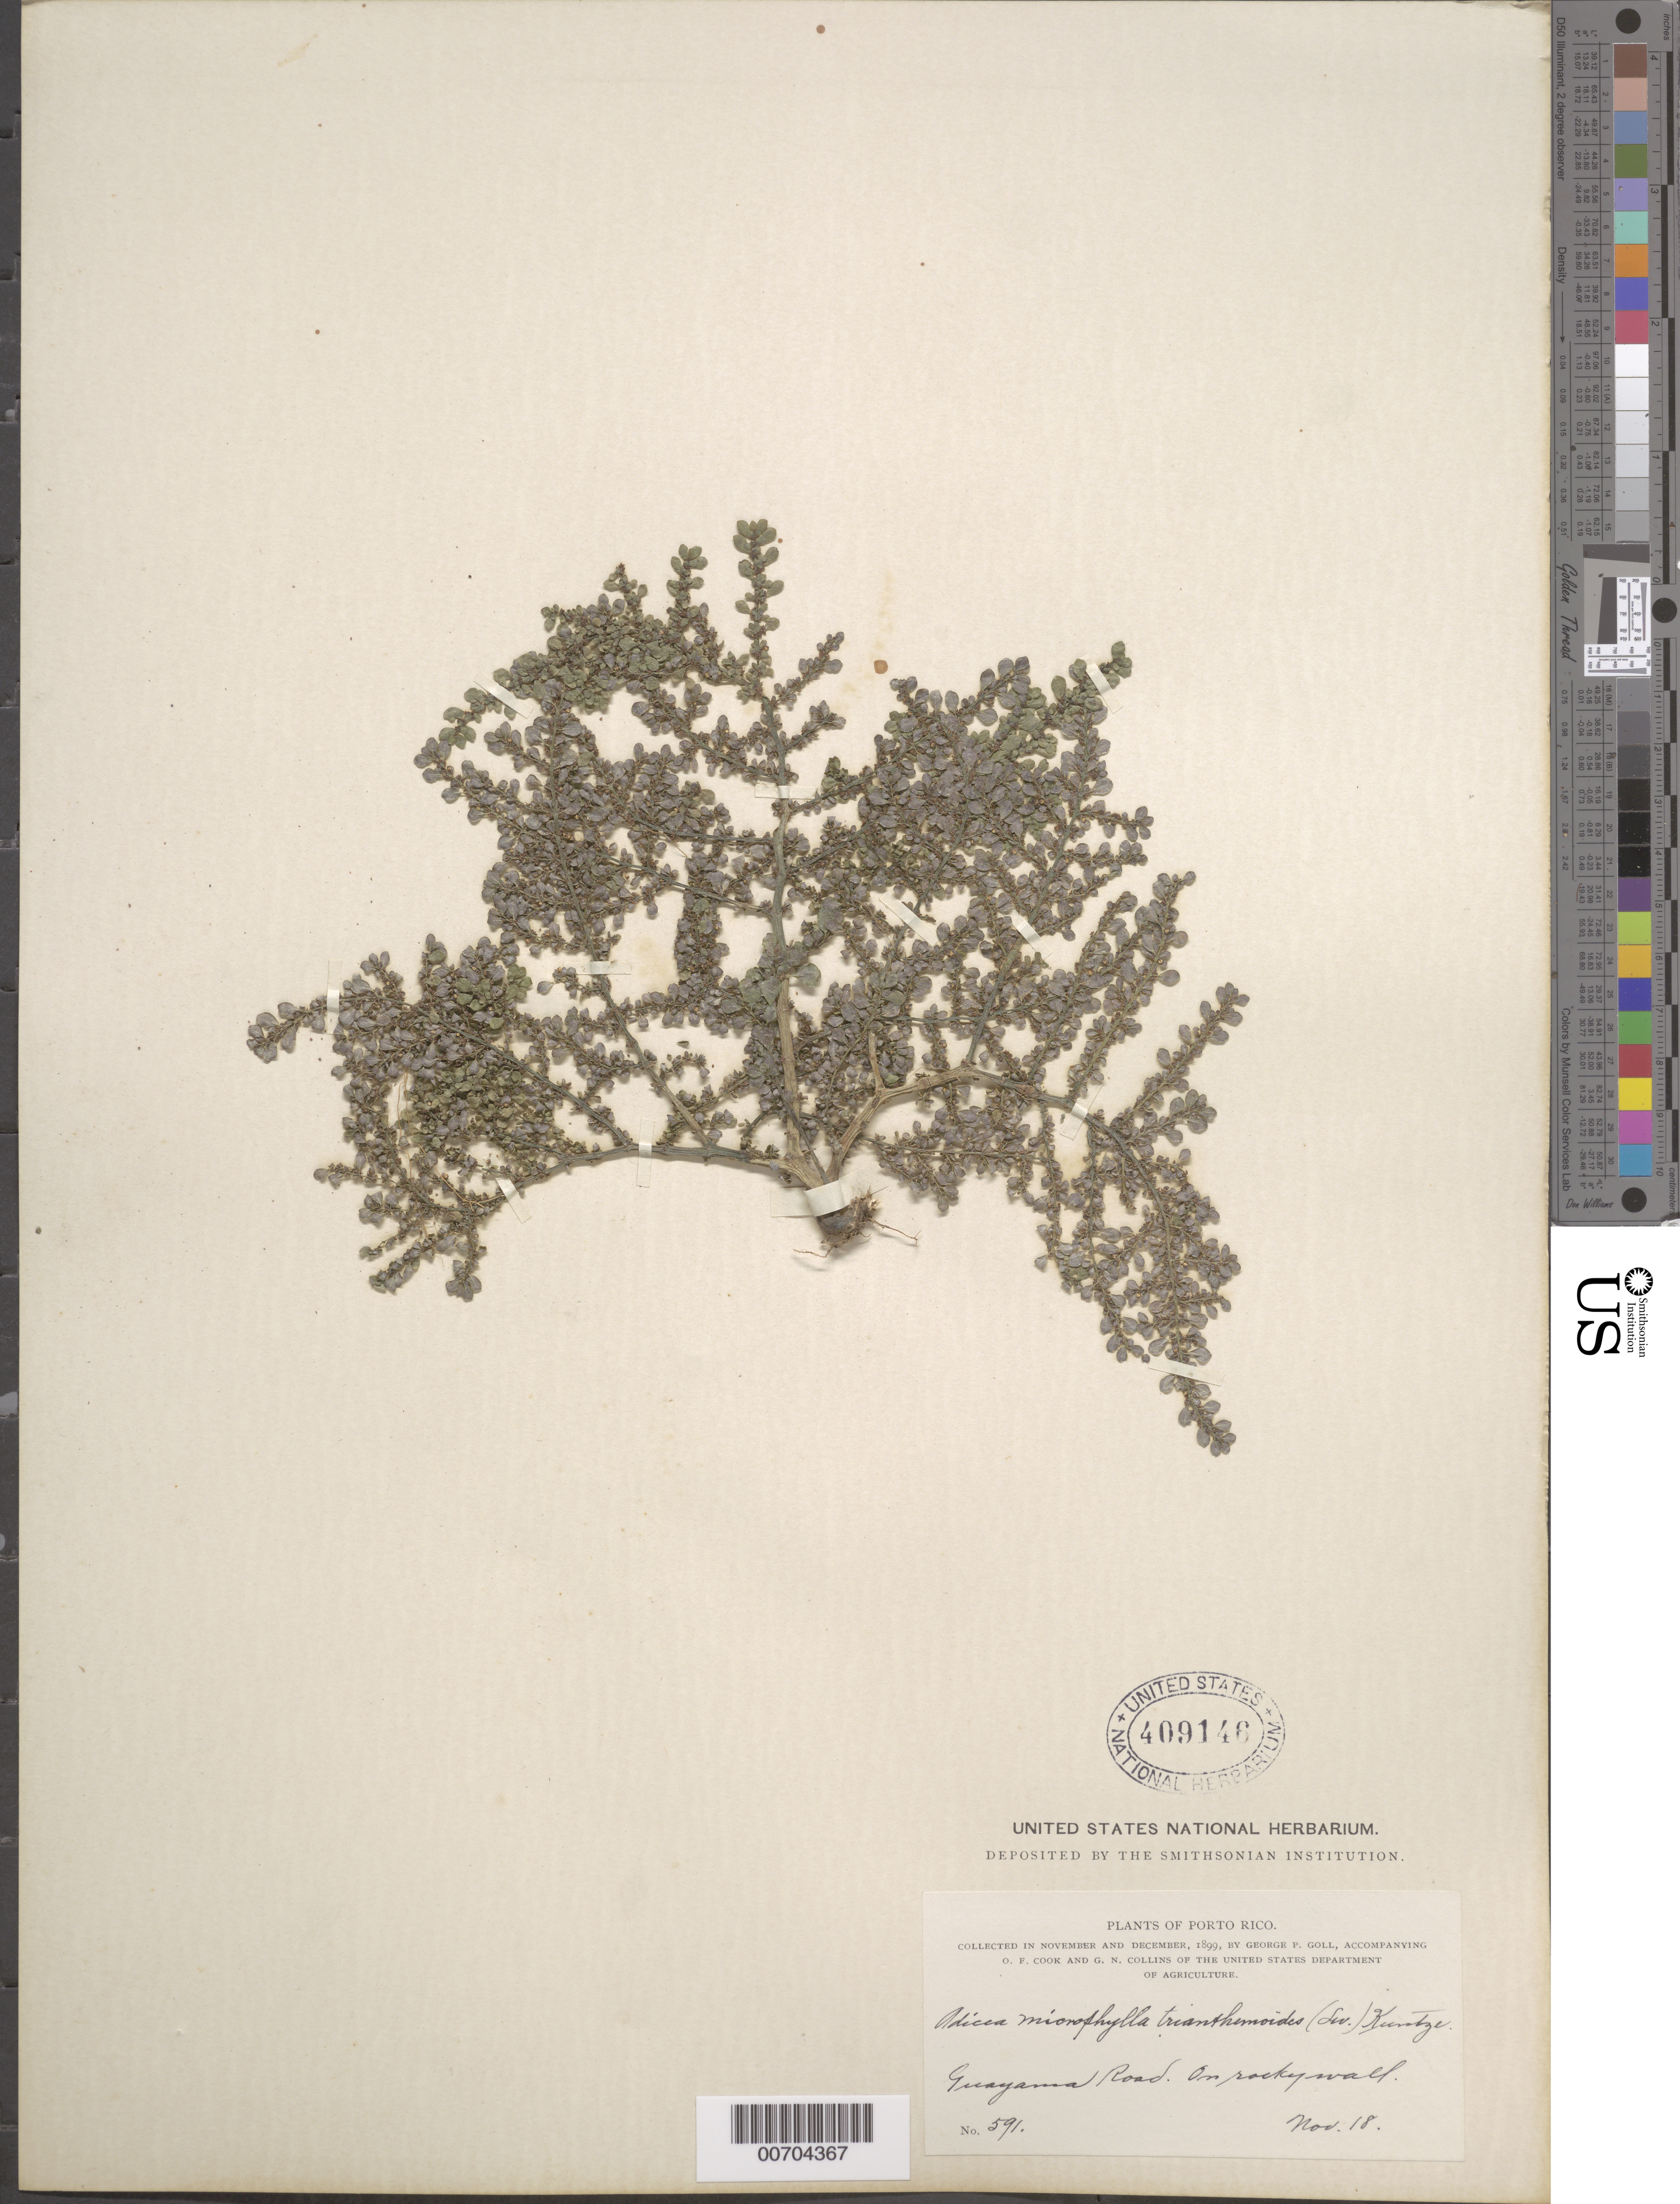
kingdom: Plantae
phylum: Tracheophyta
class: Magnoliopsida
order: Rosales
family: Urticaceae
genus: Pilea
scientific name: Pilea microphylla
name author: (L.) Liebm.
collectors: G. Goll, O. F. Cook & G. Collins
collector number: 591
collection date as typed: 18 Nov 1899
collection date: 1899-11-18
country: Puerto Rico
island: Greater Antilles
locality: Guayama Road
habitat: On rocky wall.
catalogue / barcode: US 409146